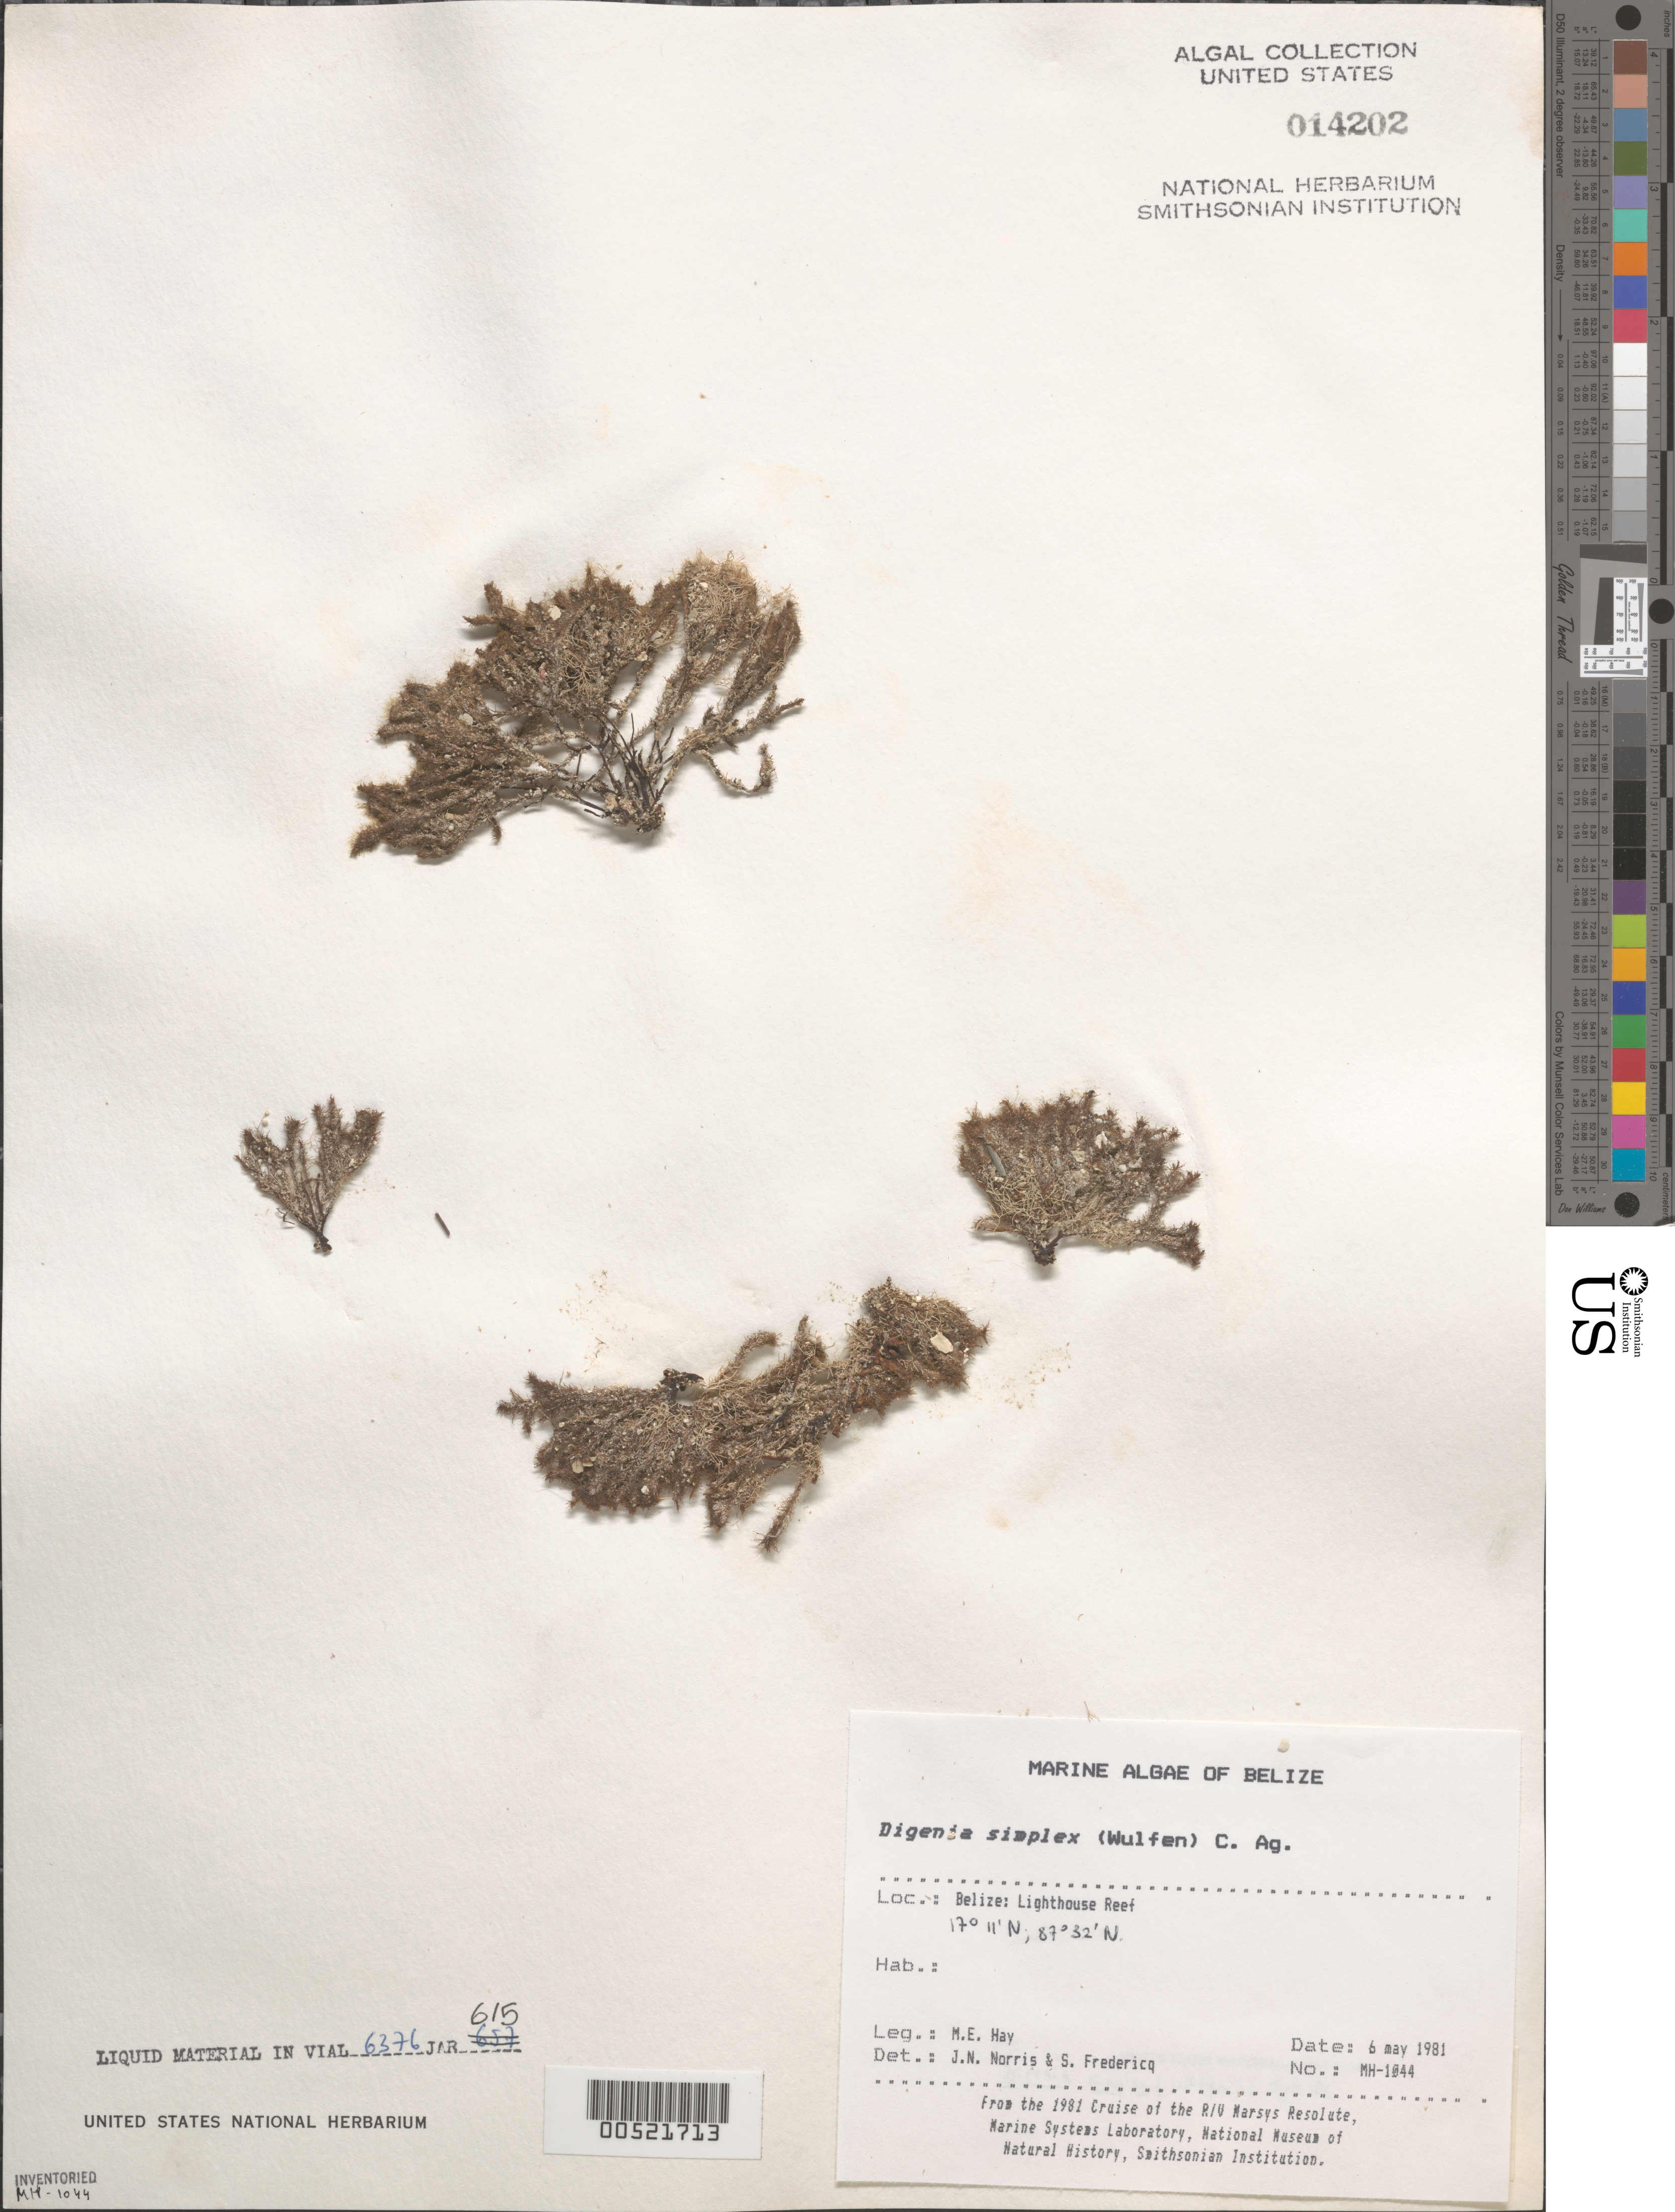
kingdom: Plantae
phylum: Rhodophyta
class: Florideophyceae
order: Ceramiales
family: Rhodomelaceae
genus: Digenea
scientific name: Digenea simplex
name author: (Wulfen) C. Agardh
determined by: Norris, J. N.; Fredericq, S.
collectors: M. E. Hay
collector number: MEH-1044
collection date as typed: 06 May 1981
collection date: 1981-05-06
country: Belize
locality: Lighthouse reef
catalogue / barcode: US 14202